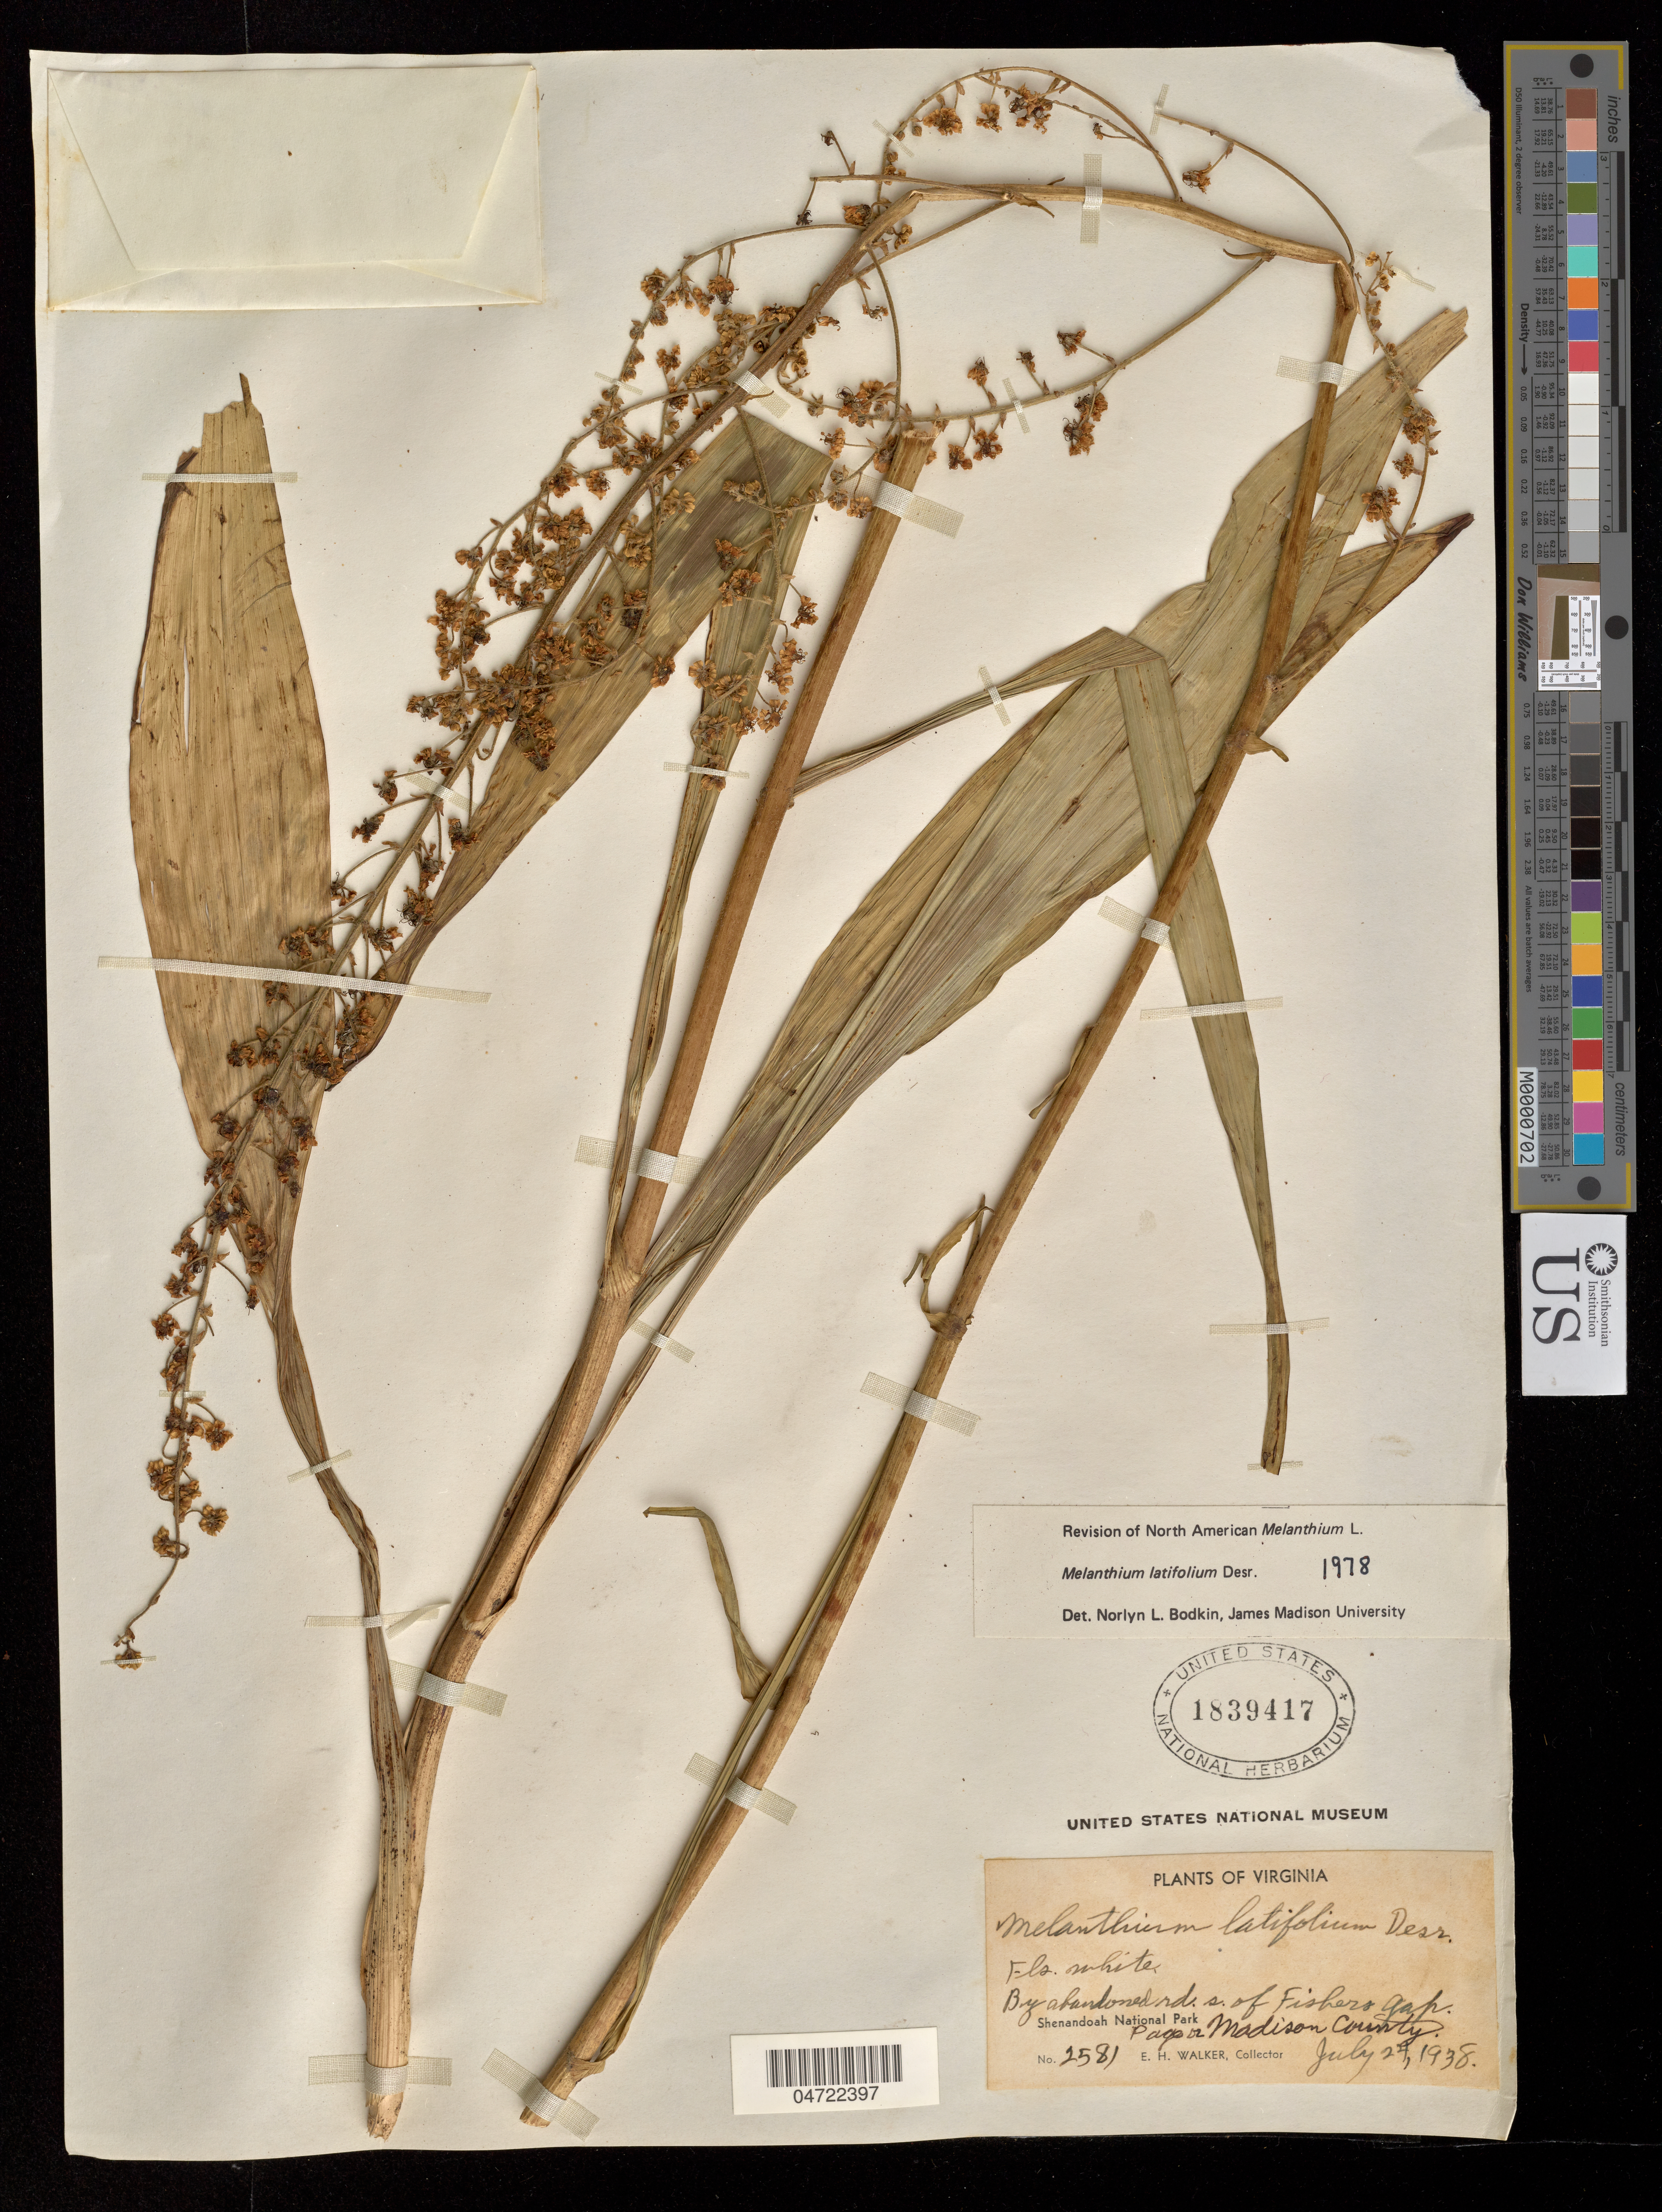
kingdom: Plantae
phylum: Tracheophyta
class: Liliopsida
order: Liliales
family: Melanthiaceae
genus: Melanthium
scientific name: Melanthium latifolium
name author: Desr.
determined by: Bodkin, N. L.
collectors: E. H. Walker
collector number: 2581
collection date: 1938-07-24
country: United States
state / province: Virginia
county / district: Madison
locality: S of Fishers Gap, Shenandoah National Park, Paye or Madison County.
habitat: By abandoned road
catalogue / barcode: US 1839417